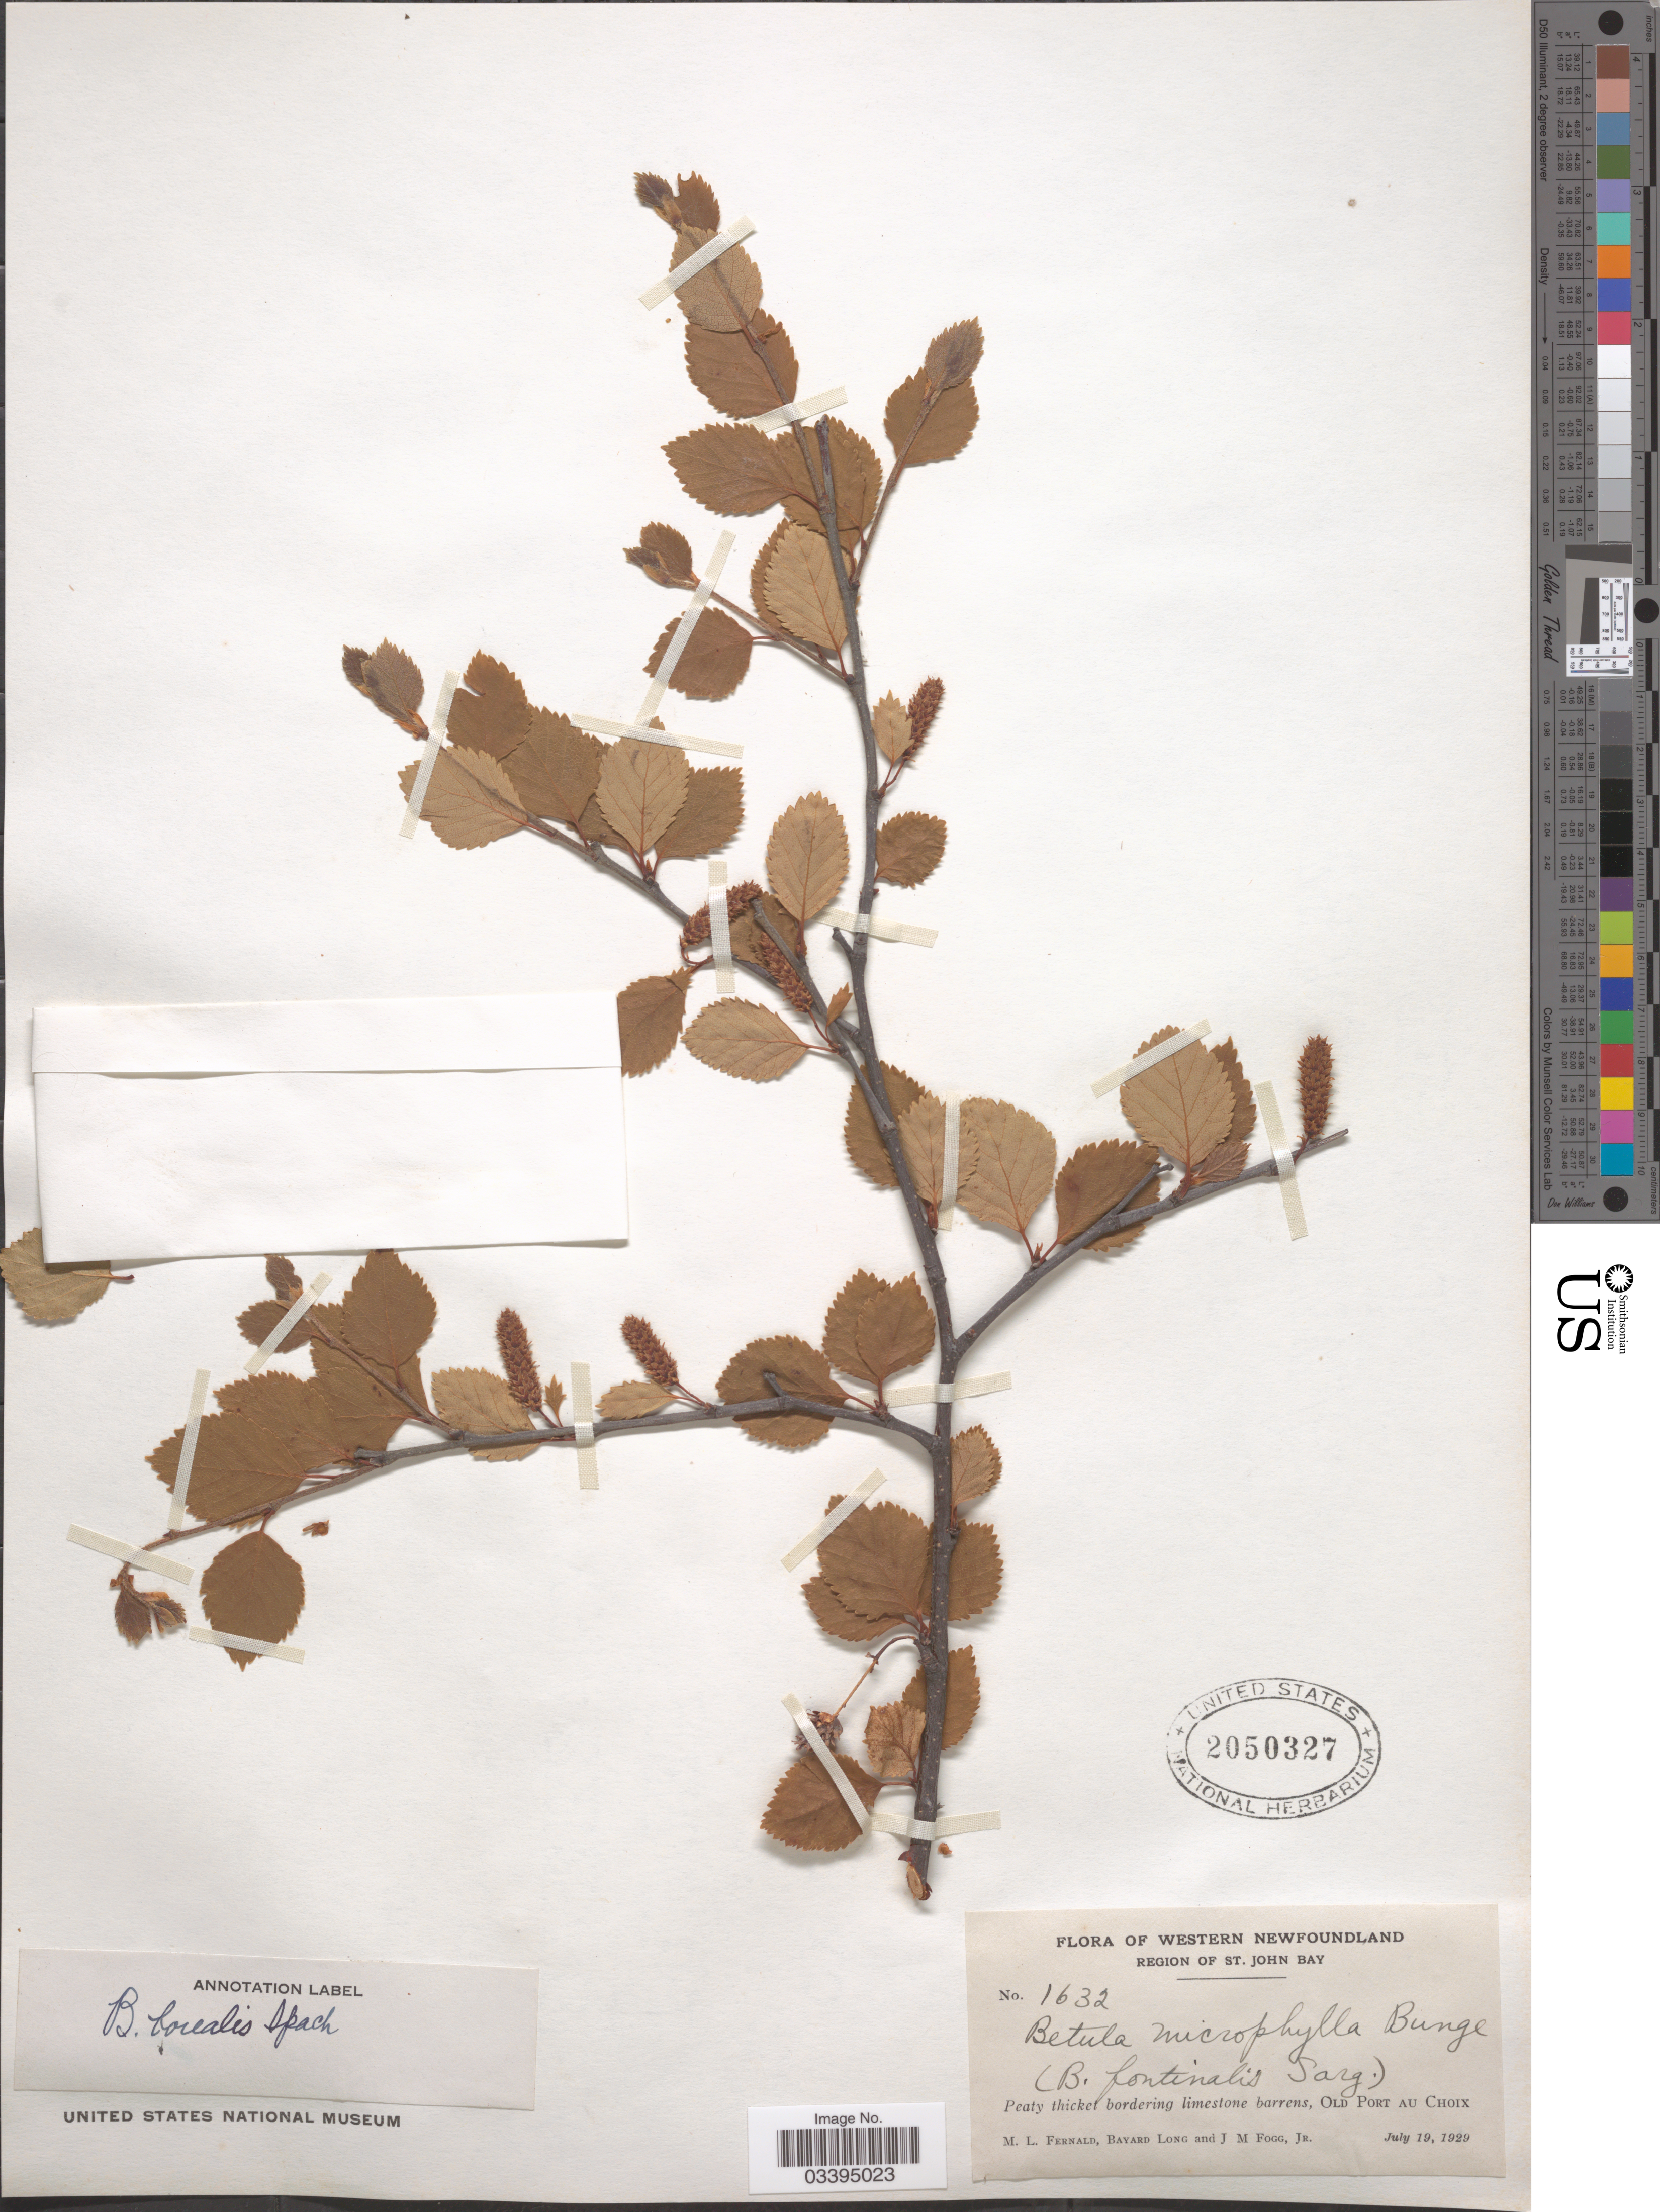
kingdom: Plantae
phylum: Tracheophyta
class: Magnoliopsida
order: Fagales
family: Betulaceae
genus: Betula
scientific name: Betula borealis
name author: Spach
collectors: M. L. Fernald, B. Long & J. Fogg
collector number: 1632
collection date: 1929-07-19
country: Canada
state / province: Newfoundland and Labrador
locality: Western Newfoundland. Region of St. John Bay. Old Port au Choix.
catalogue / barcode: US 2050327